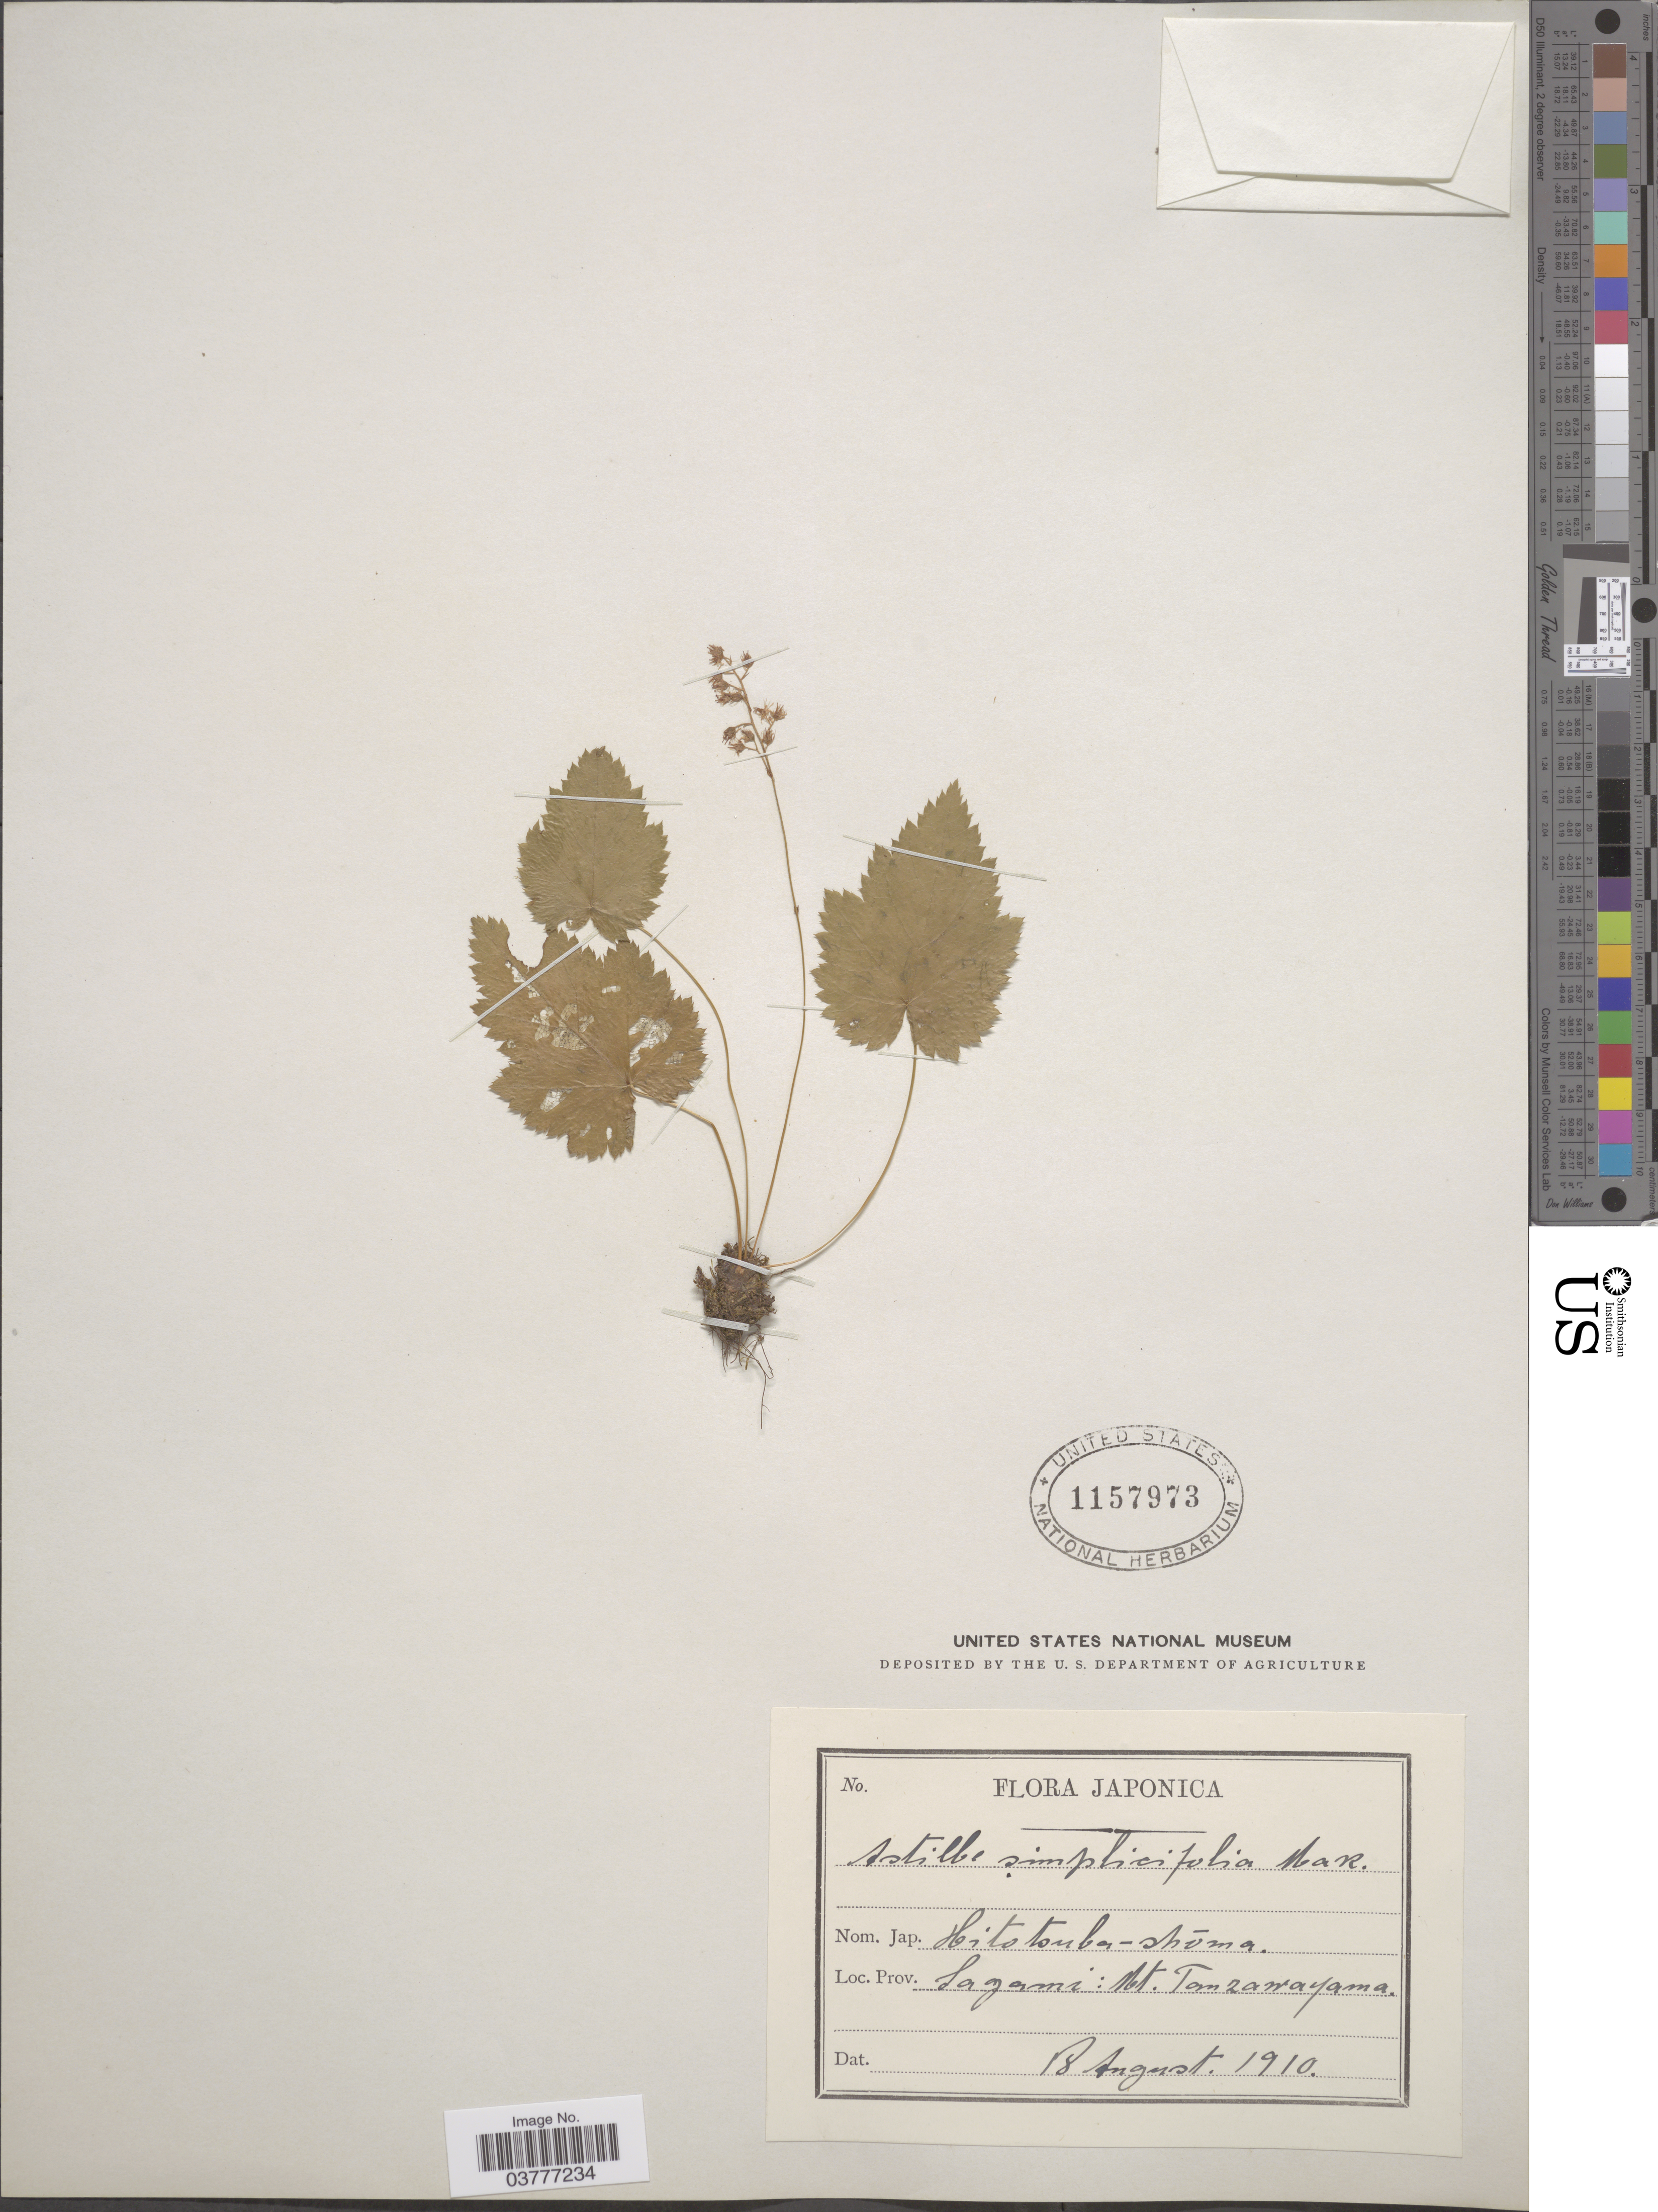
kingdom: Plantae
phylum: Tracheophyta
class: Magnoliopsida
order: Saxifragales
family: Saxifragaceae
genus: Astilbe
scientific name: Astilbe simplicifolia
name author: Makino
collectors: United States National Museum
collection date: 1910-08-18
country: Japan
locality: Sagami: Mt. Tanzawayama.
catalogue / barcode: US 1157973